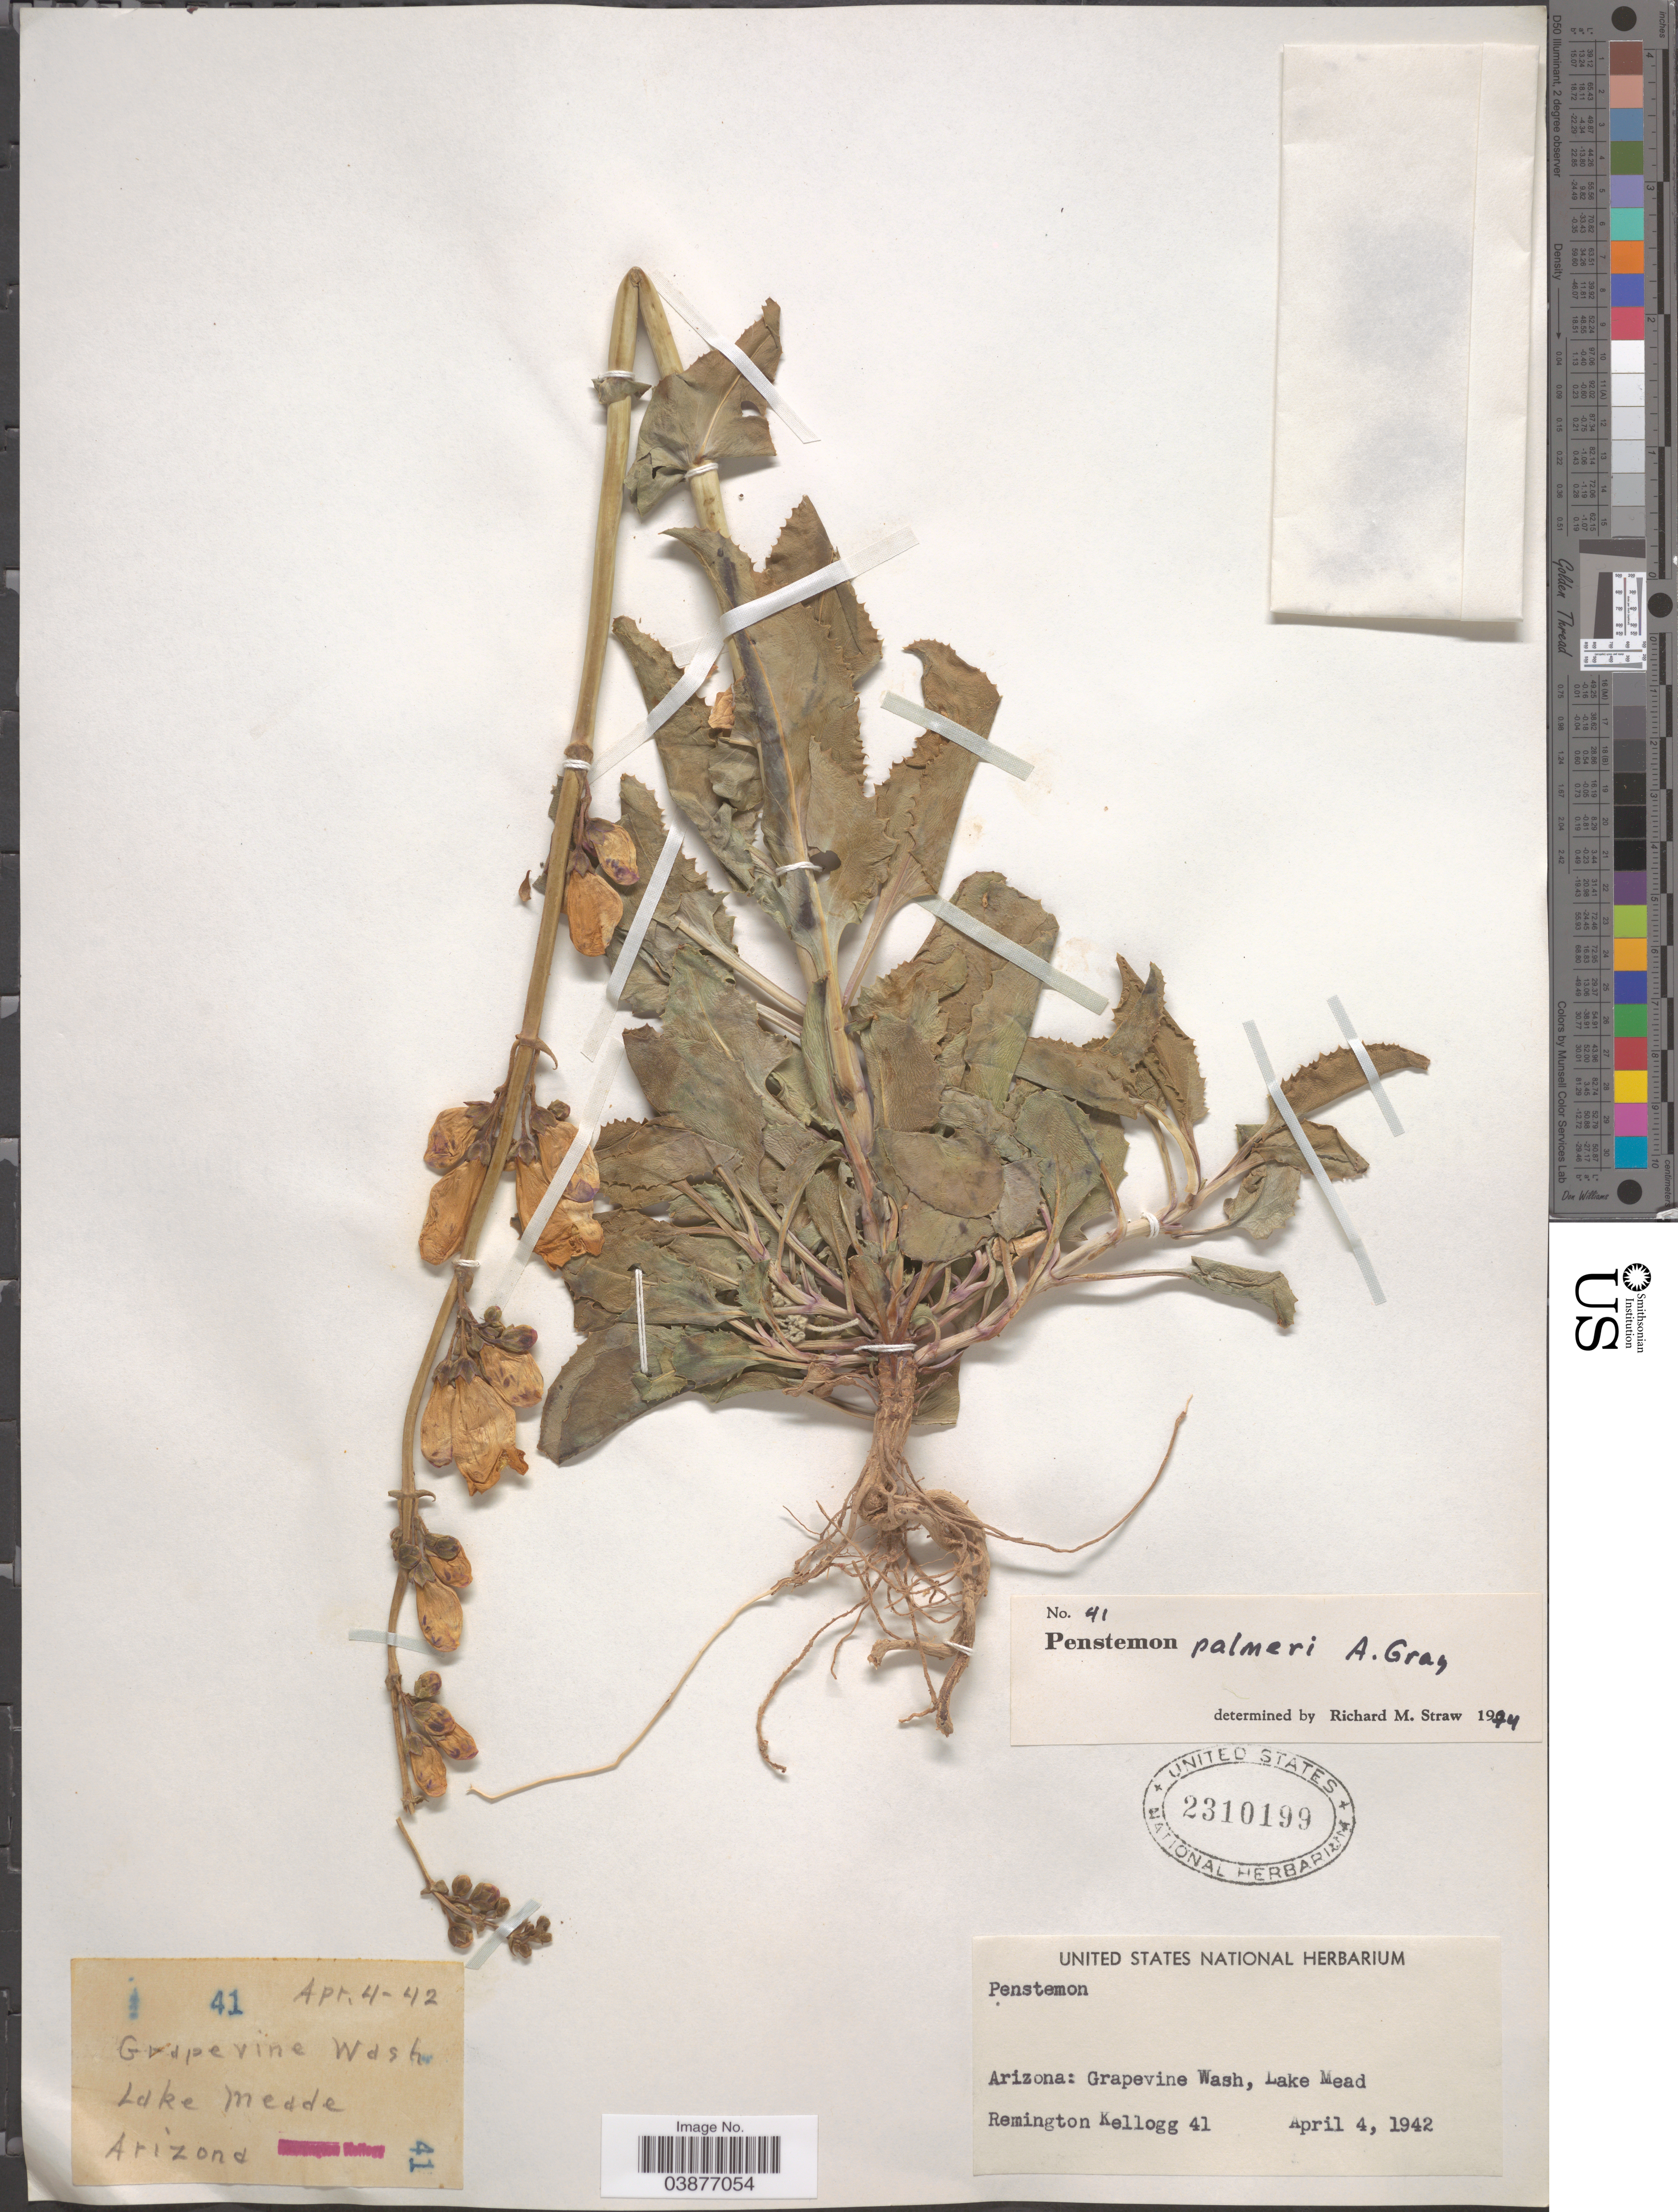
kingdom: Plantae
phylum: Tracheophyta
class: Magnoliopsida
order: Lamiales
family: Plantaginaceae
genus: Penstemon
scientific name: Penstemon palmeri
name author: A. Gray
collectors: R. Kellogg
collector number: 41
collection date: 1942-04-04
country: United States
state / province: Arizona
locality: Grapevine Wash, Lake Meade.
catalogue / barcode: US 2310199